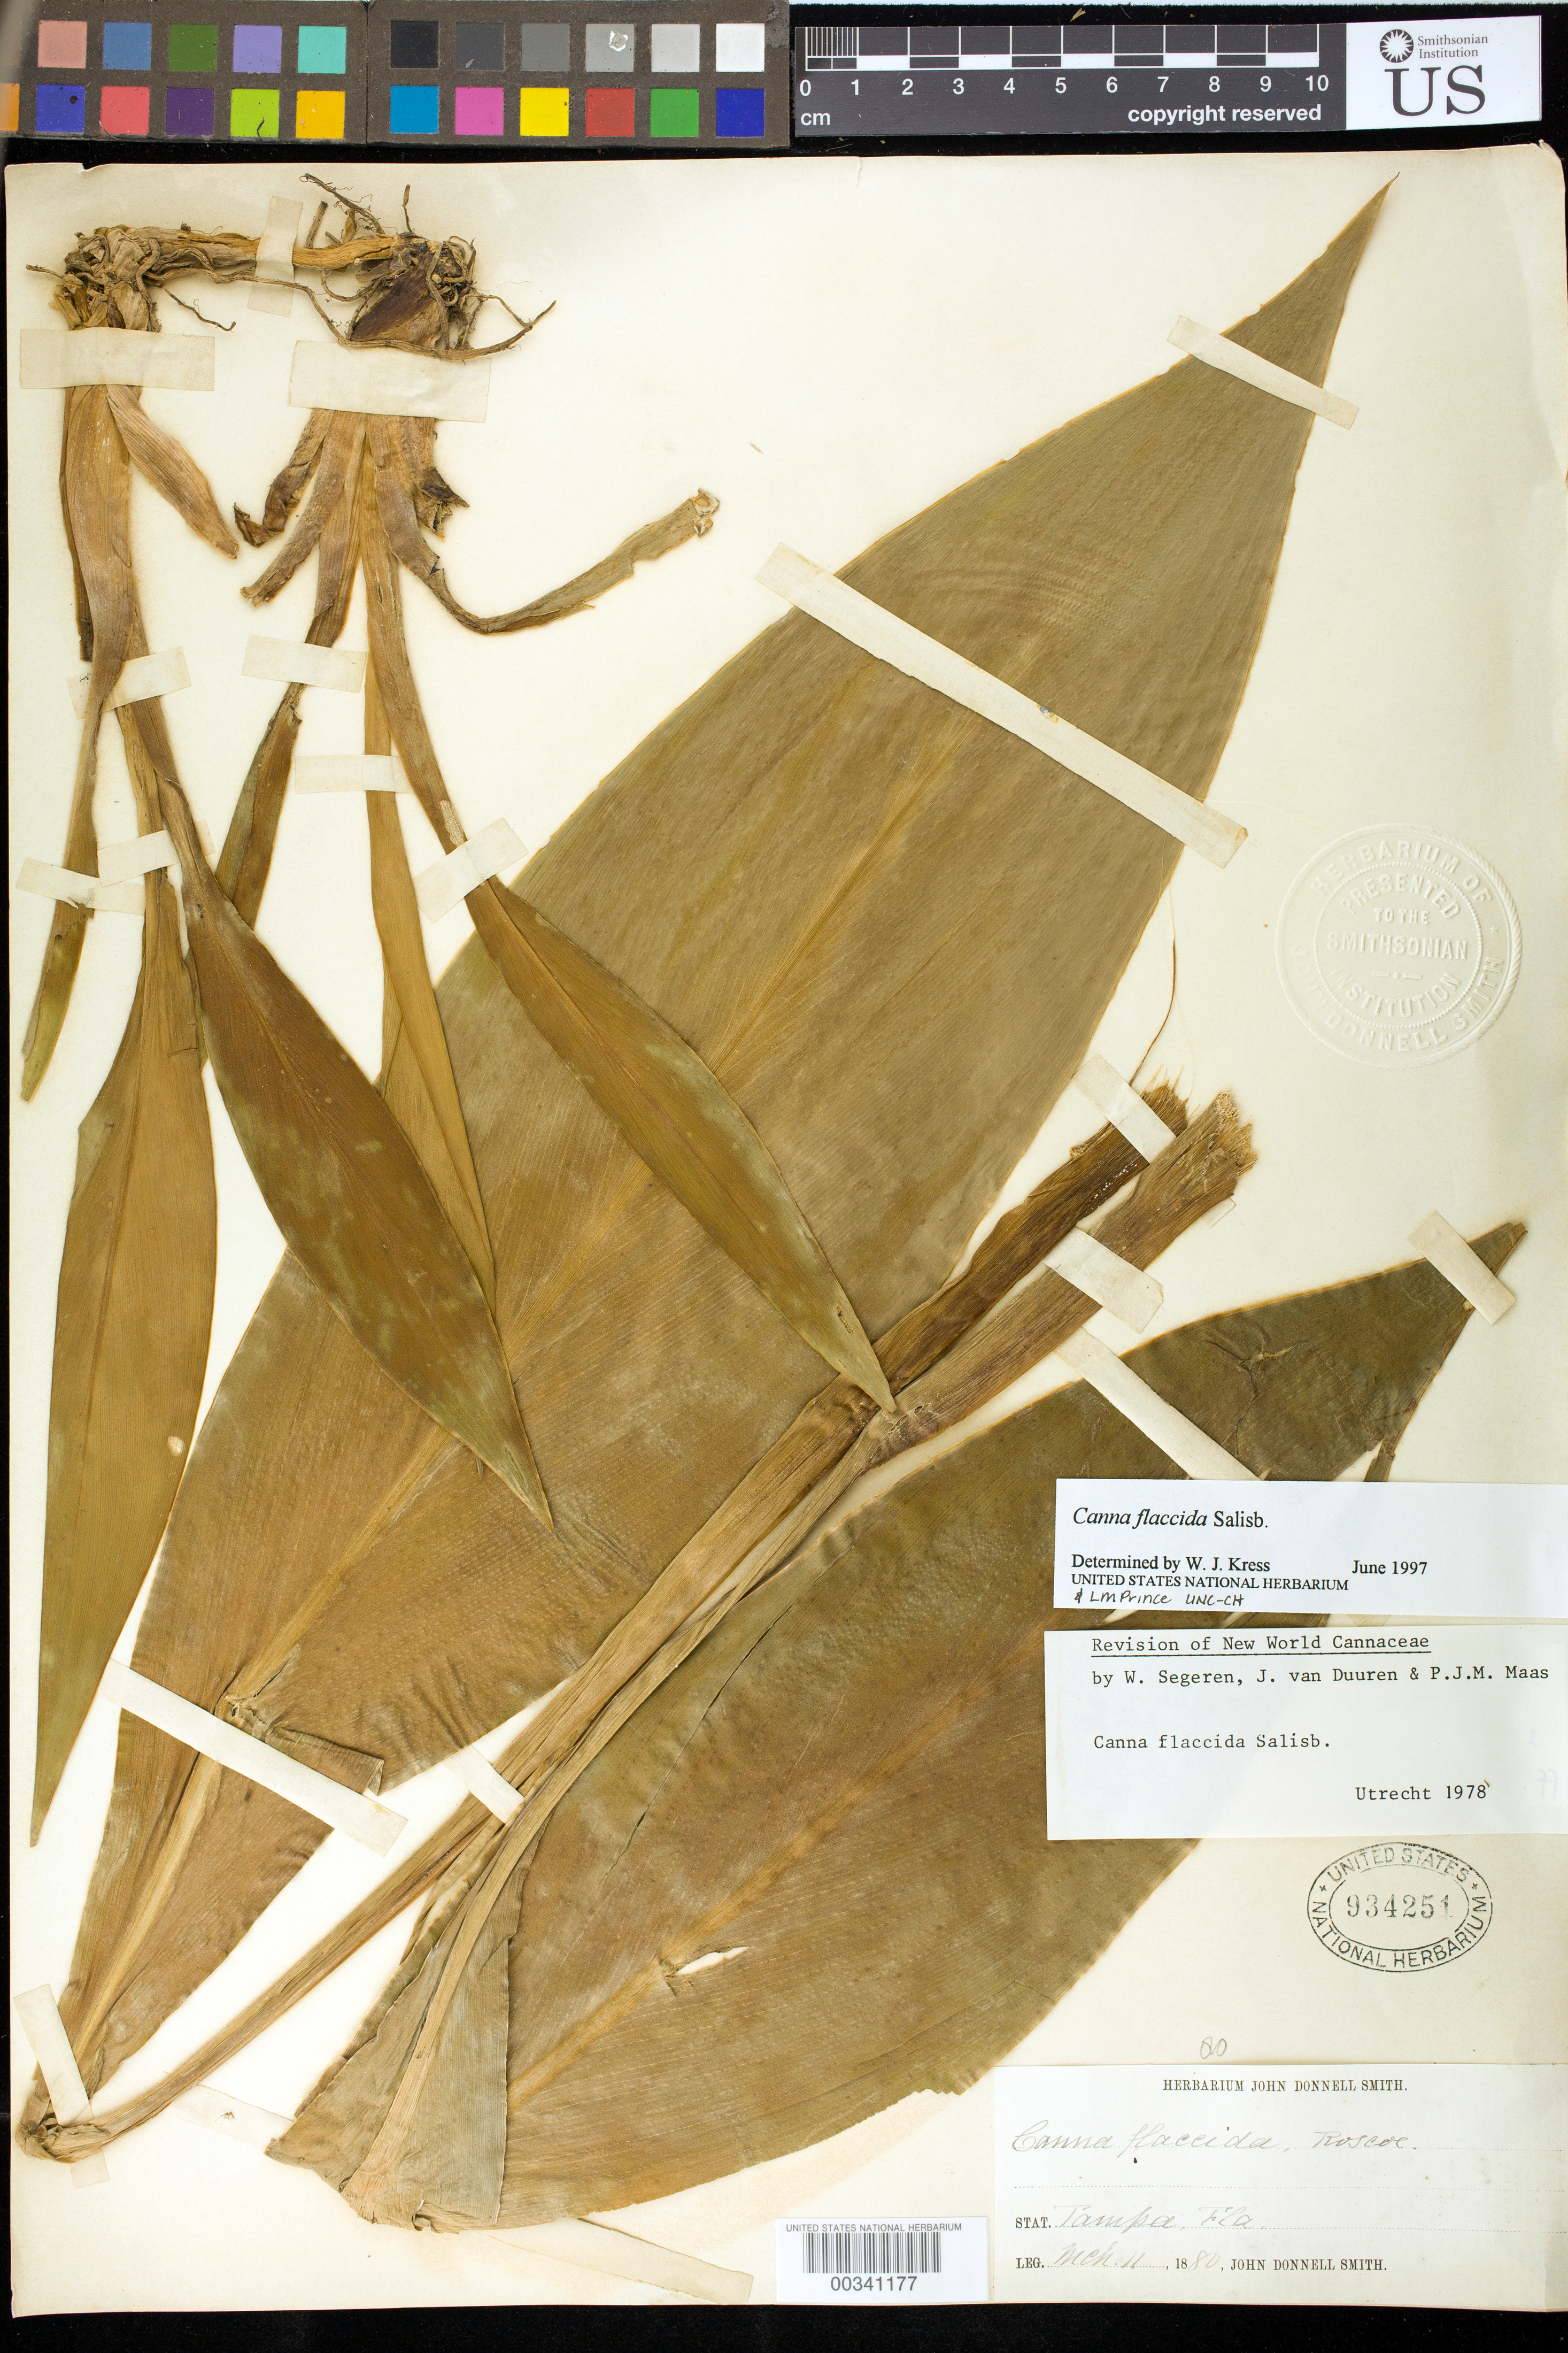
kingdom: Plantae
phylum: Tracheophyta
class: Liliopsida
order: Zingiberales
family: Cannaceae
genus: Canna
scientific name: Canna flaccida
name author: Salisb.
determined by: Segeren, W.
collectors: J. Donnell Smith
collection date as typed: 11 Mar 1880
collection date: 1880-03-11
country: United States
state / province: Florida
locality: Tampa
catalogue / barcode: US 934251